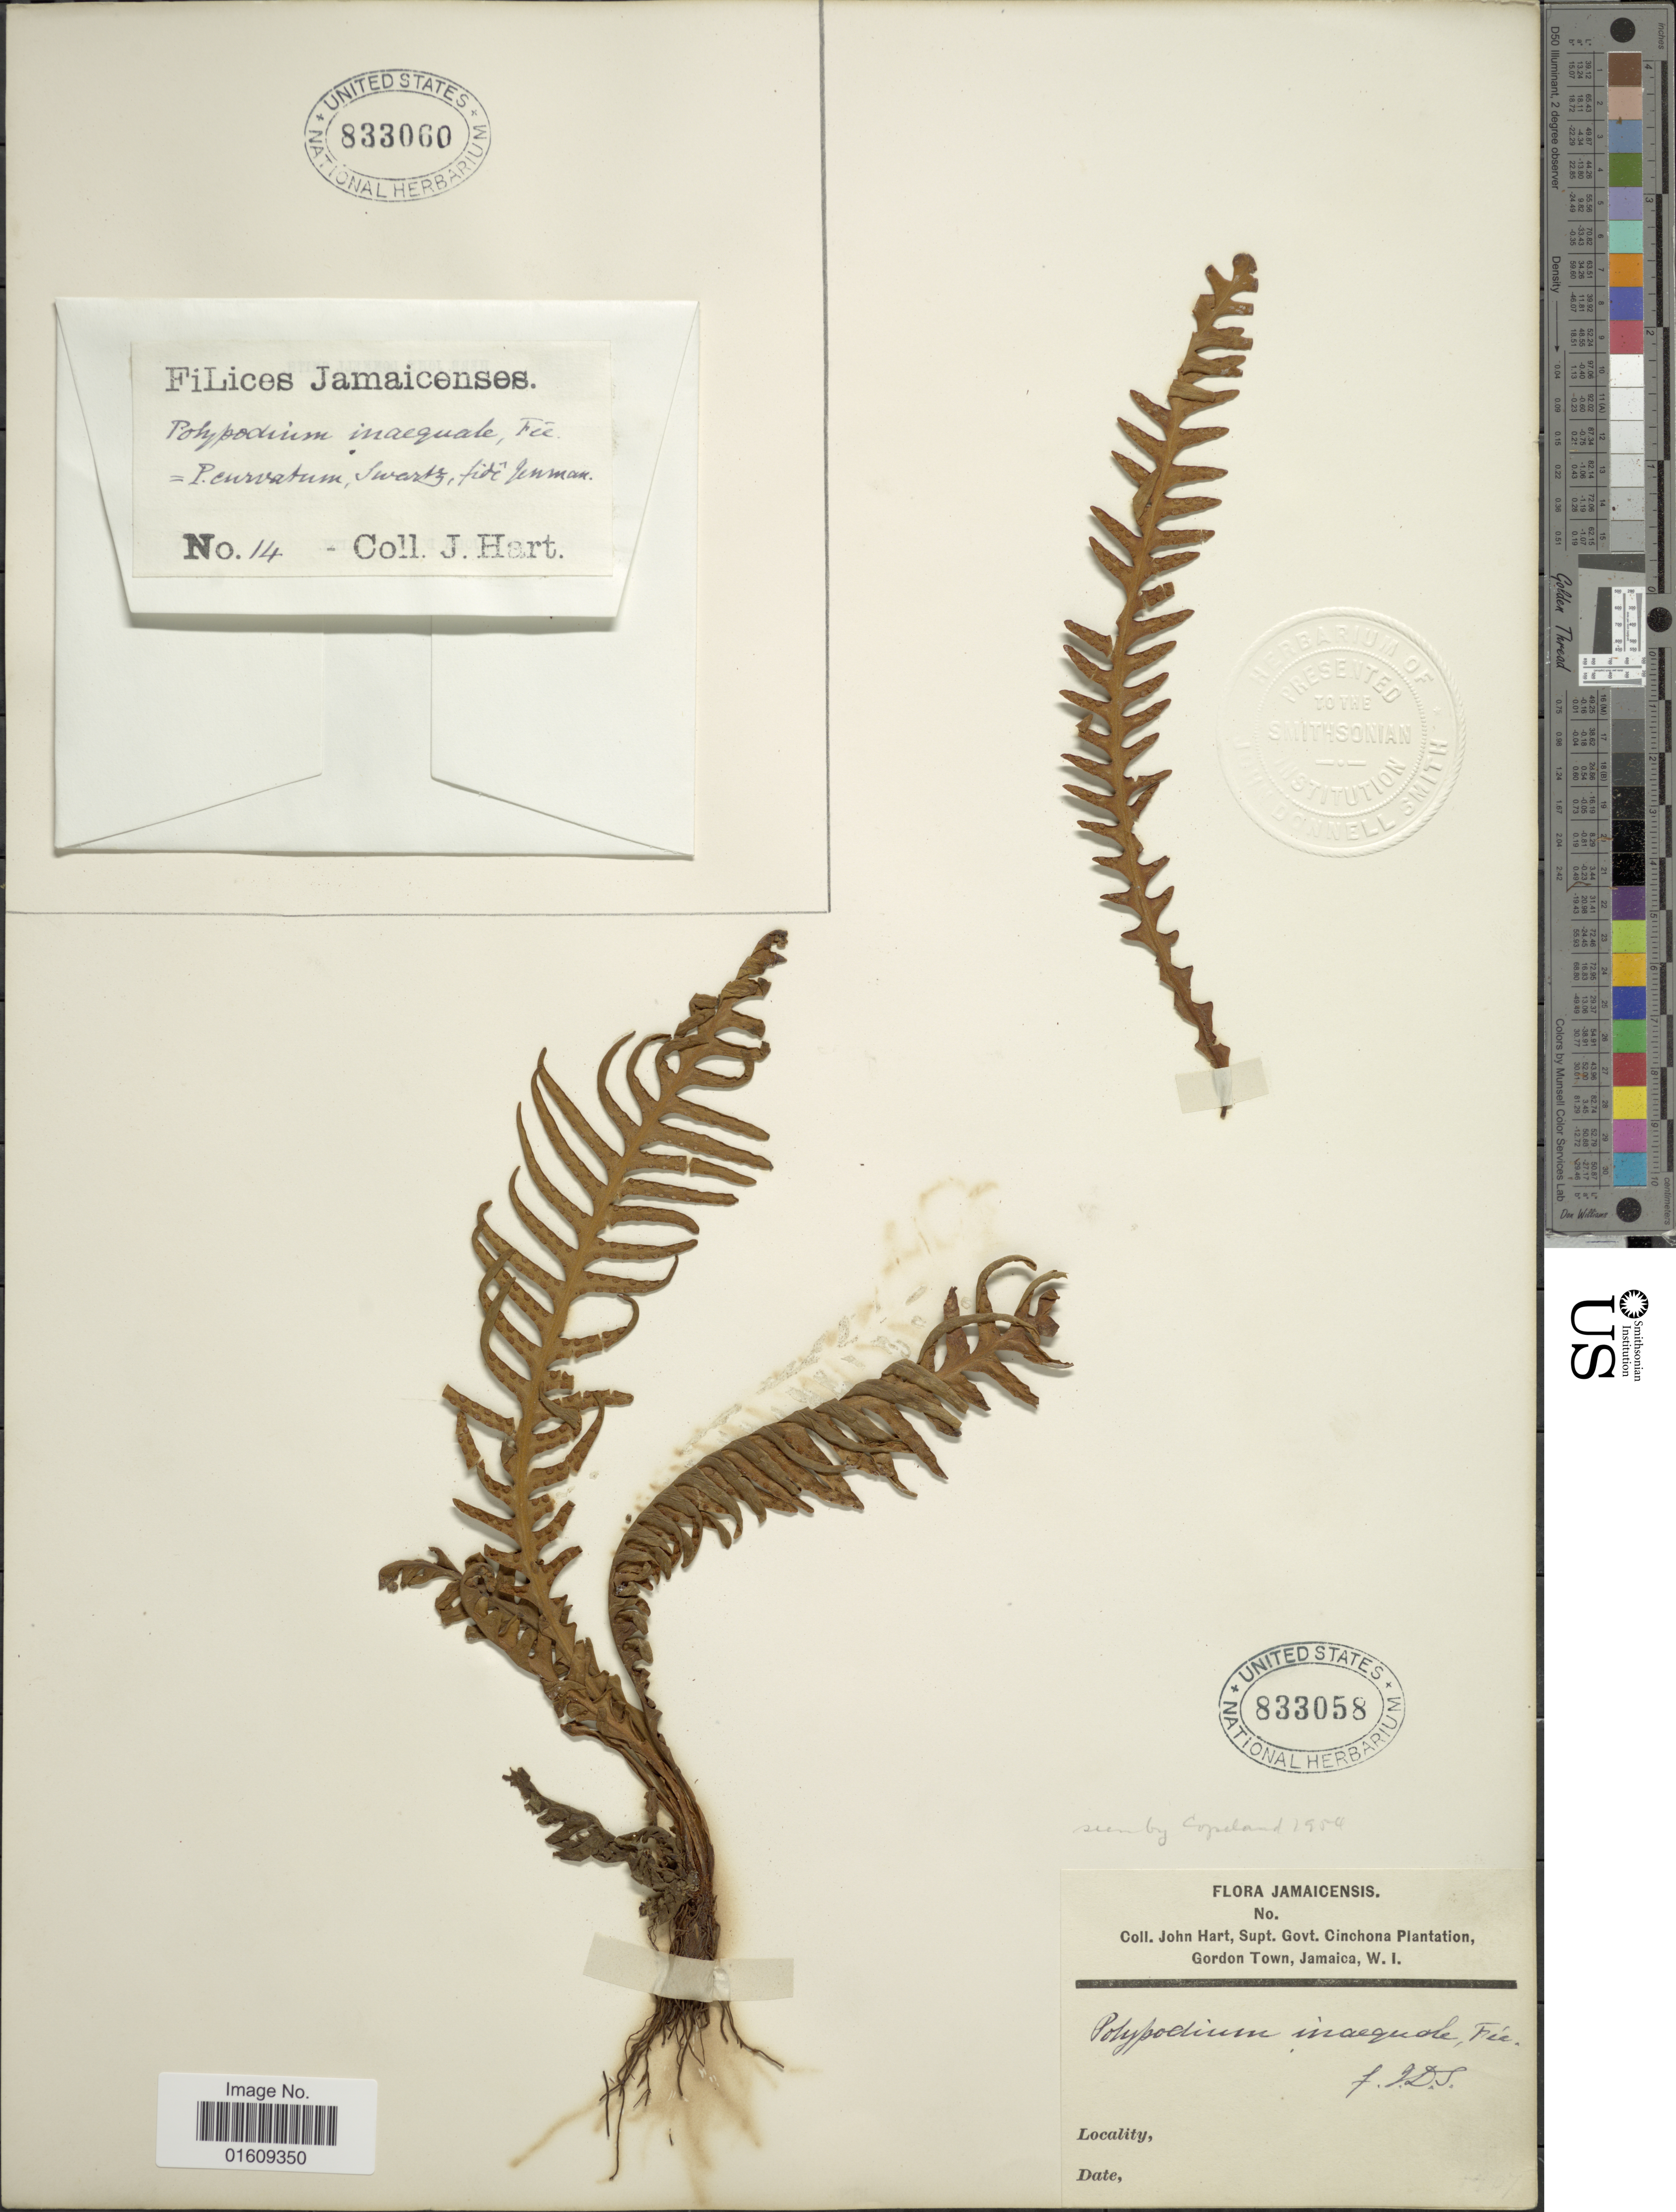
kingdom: Plantae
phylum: Tracheophyta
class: Polypodiopsida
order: Polypodiales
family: Polypodiaceae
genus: Ceradenia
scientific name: Ceradenia curvata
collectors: J. H. Hart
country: Jamaica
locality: Jamaicenses.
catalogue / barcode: US 833058-2